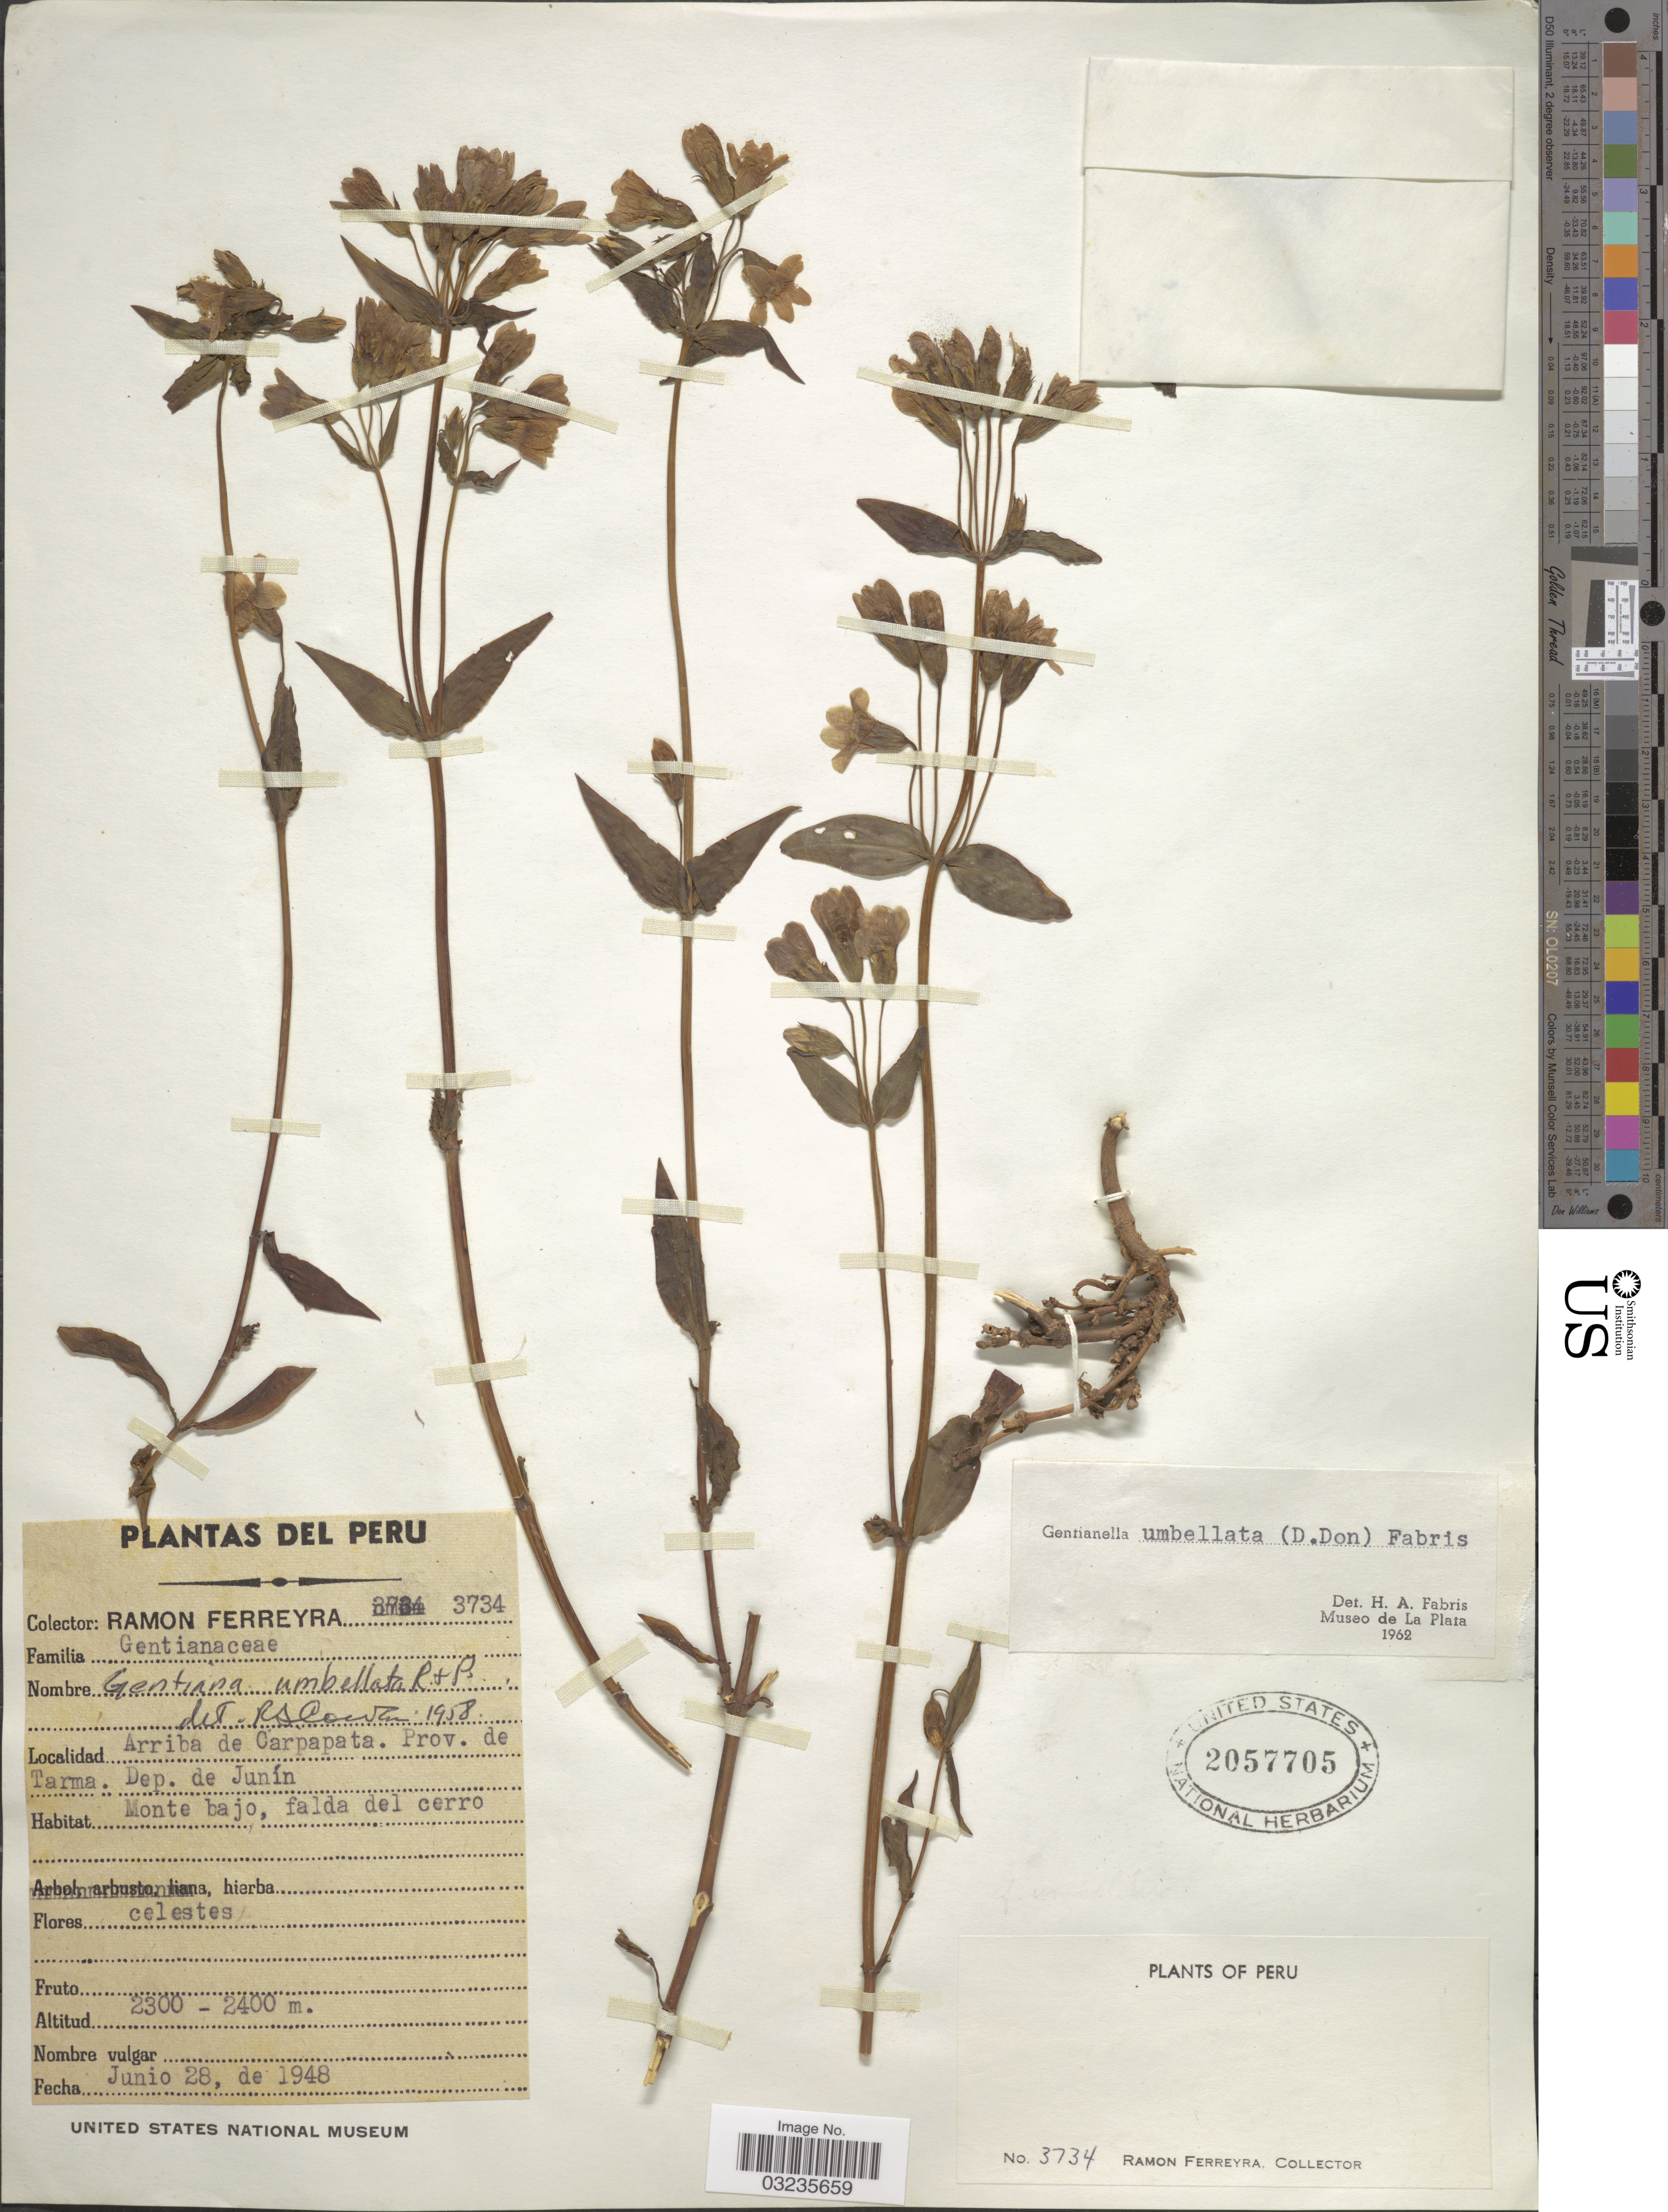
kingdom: Plantae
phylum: Tracheophyta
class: Magnoliopsida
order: Gentianales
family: Gentianaceae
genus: Gentianella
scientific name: Gentianella sp.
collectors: R. A. Ferreyra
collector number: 3734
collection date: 1948-06-28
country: Peru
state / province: Junín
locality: Arriba de Carpapata. Prov. de Tarma. Dep. de Junín.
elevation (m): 2300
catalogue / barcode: US 2057705